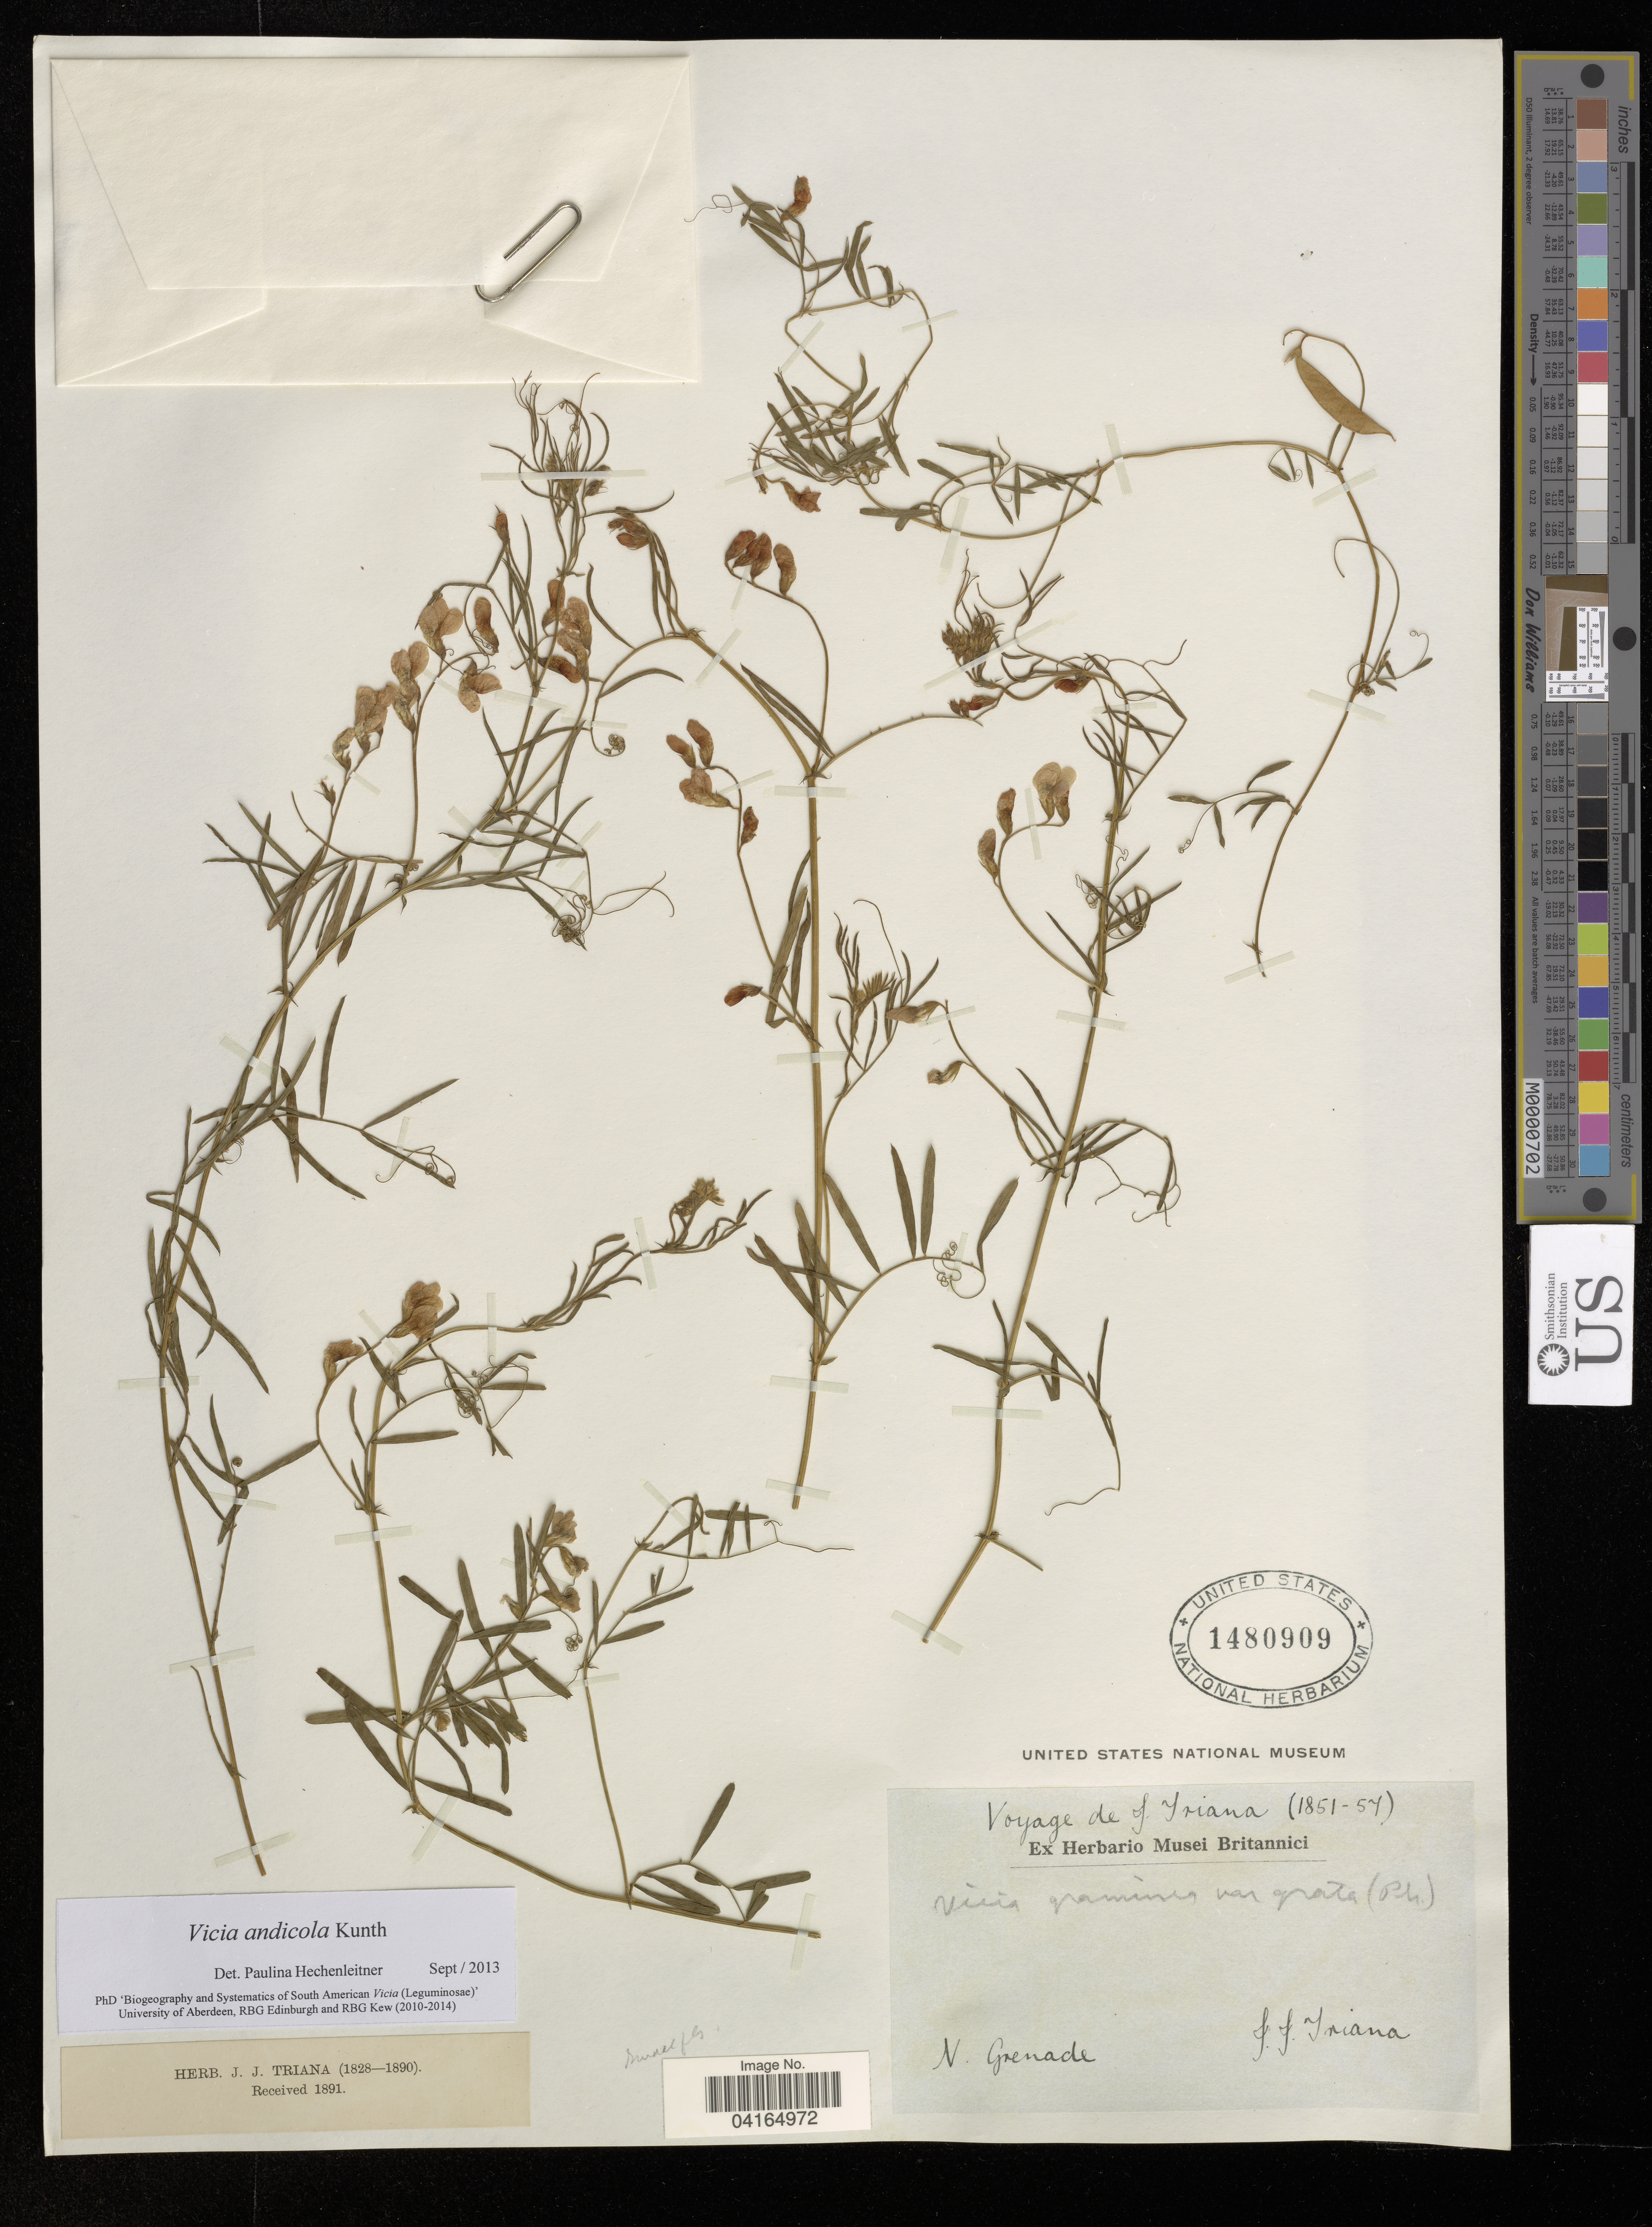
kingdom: Plantae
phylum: Tracheophyta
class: Magnoliopsida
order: Fabales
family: Fabaceae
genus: Vicia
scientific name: Vicia andicola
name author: Kunth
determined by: Hechenleitner, Paulina, RBG Edinburgh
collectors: J. J. Triana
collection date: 1851/1854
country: Colombia / Panama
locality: Nueva Granad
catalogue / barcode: US 1480909